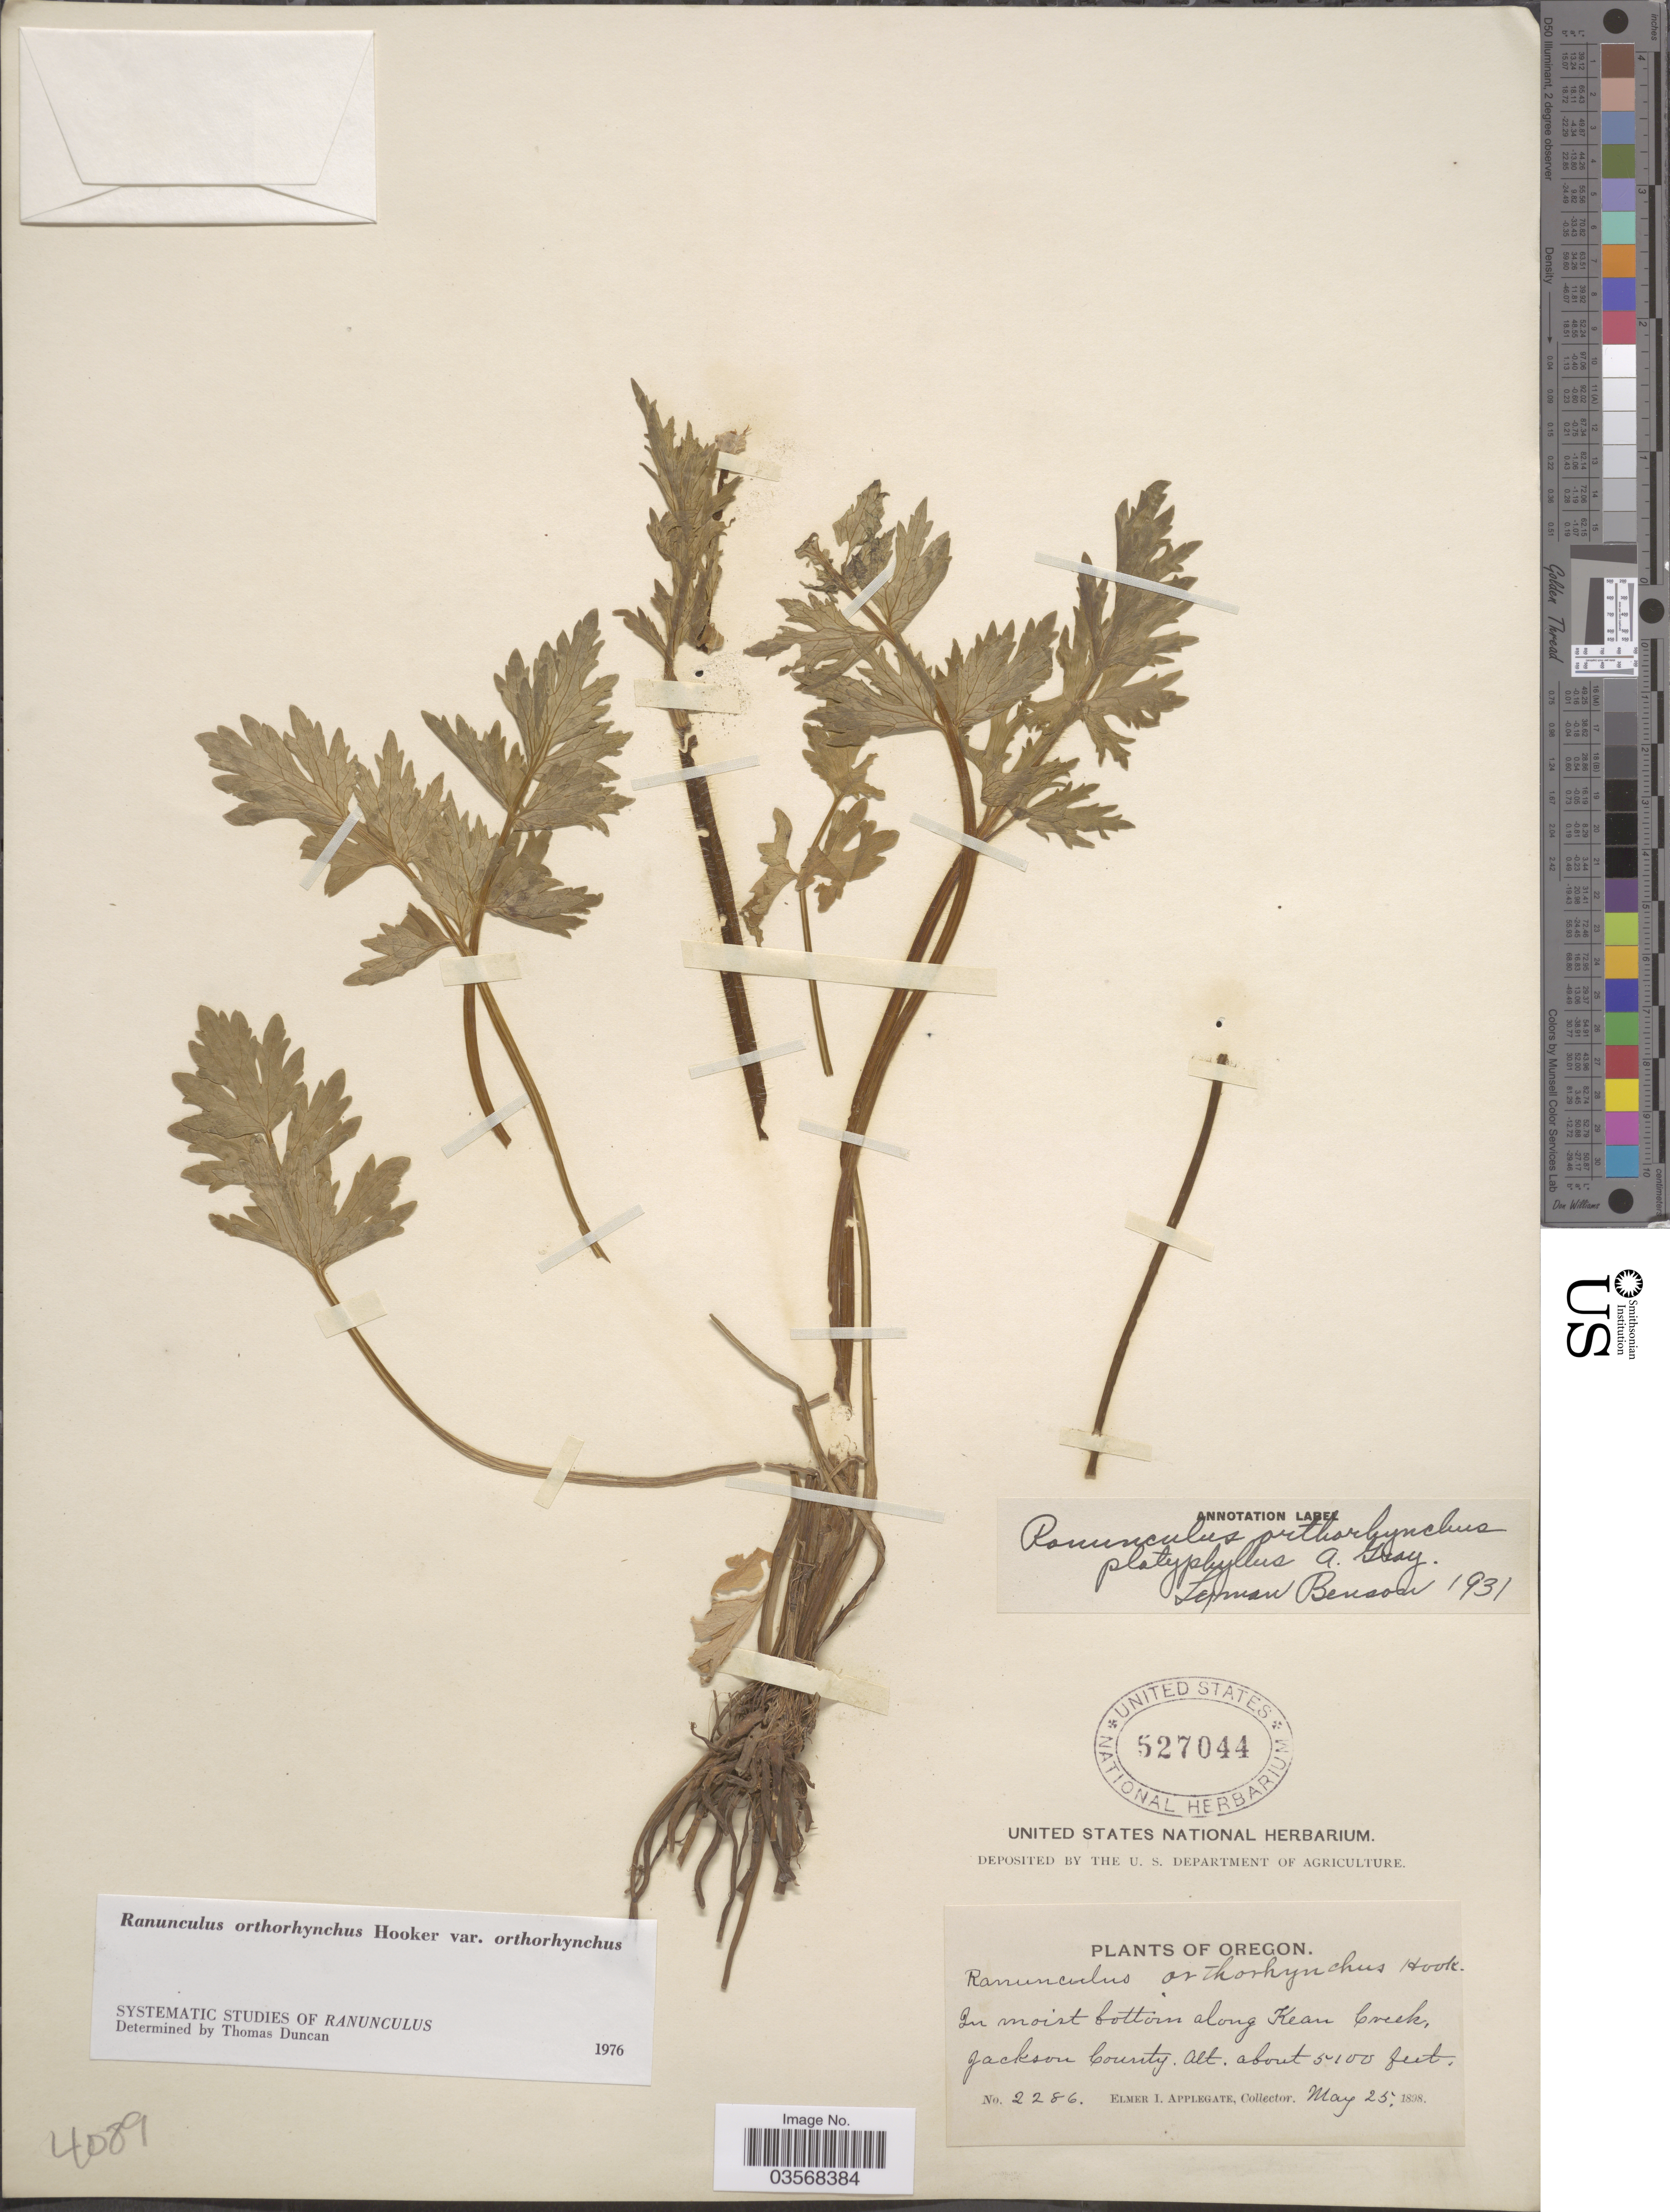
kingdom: Plantae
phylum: Tracheophyta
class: Magnoliopsida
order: Ranunculales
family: Ranunculaceae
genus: Ranunculus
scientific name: Ranunculus orthorhynchus var. orthorhynchus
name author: Hook.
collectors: E. I. Applegate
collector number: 2286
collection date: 1898-05-25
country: United States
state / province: Oregon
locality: In moist bottom along Kean Creek, Jackson County.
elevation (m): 1554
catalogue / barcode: US 527044